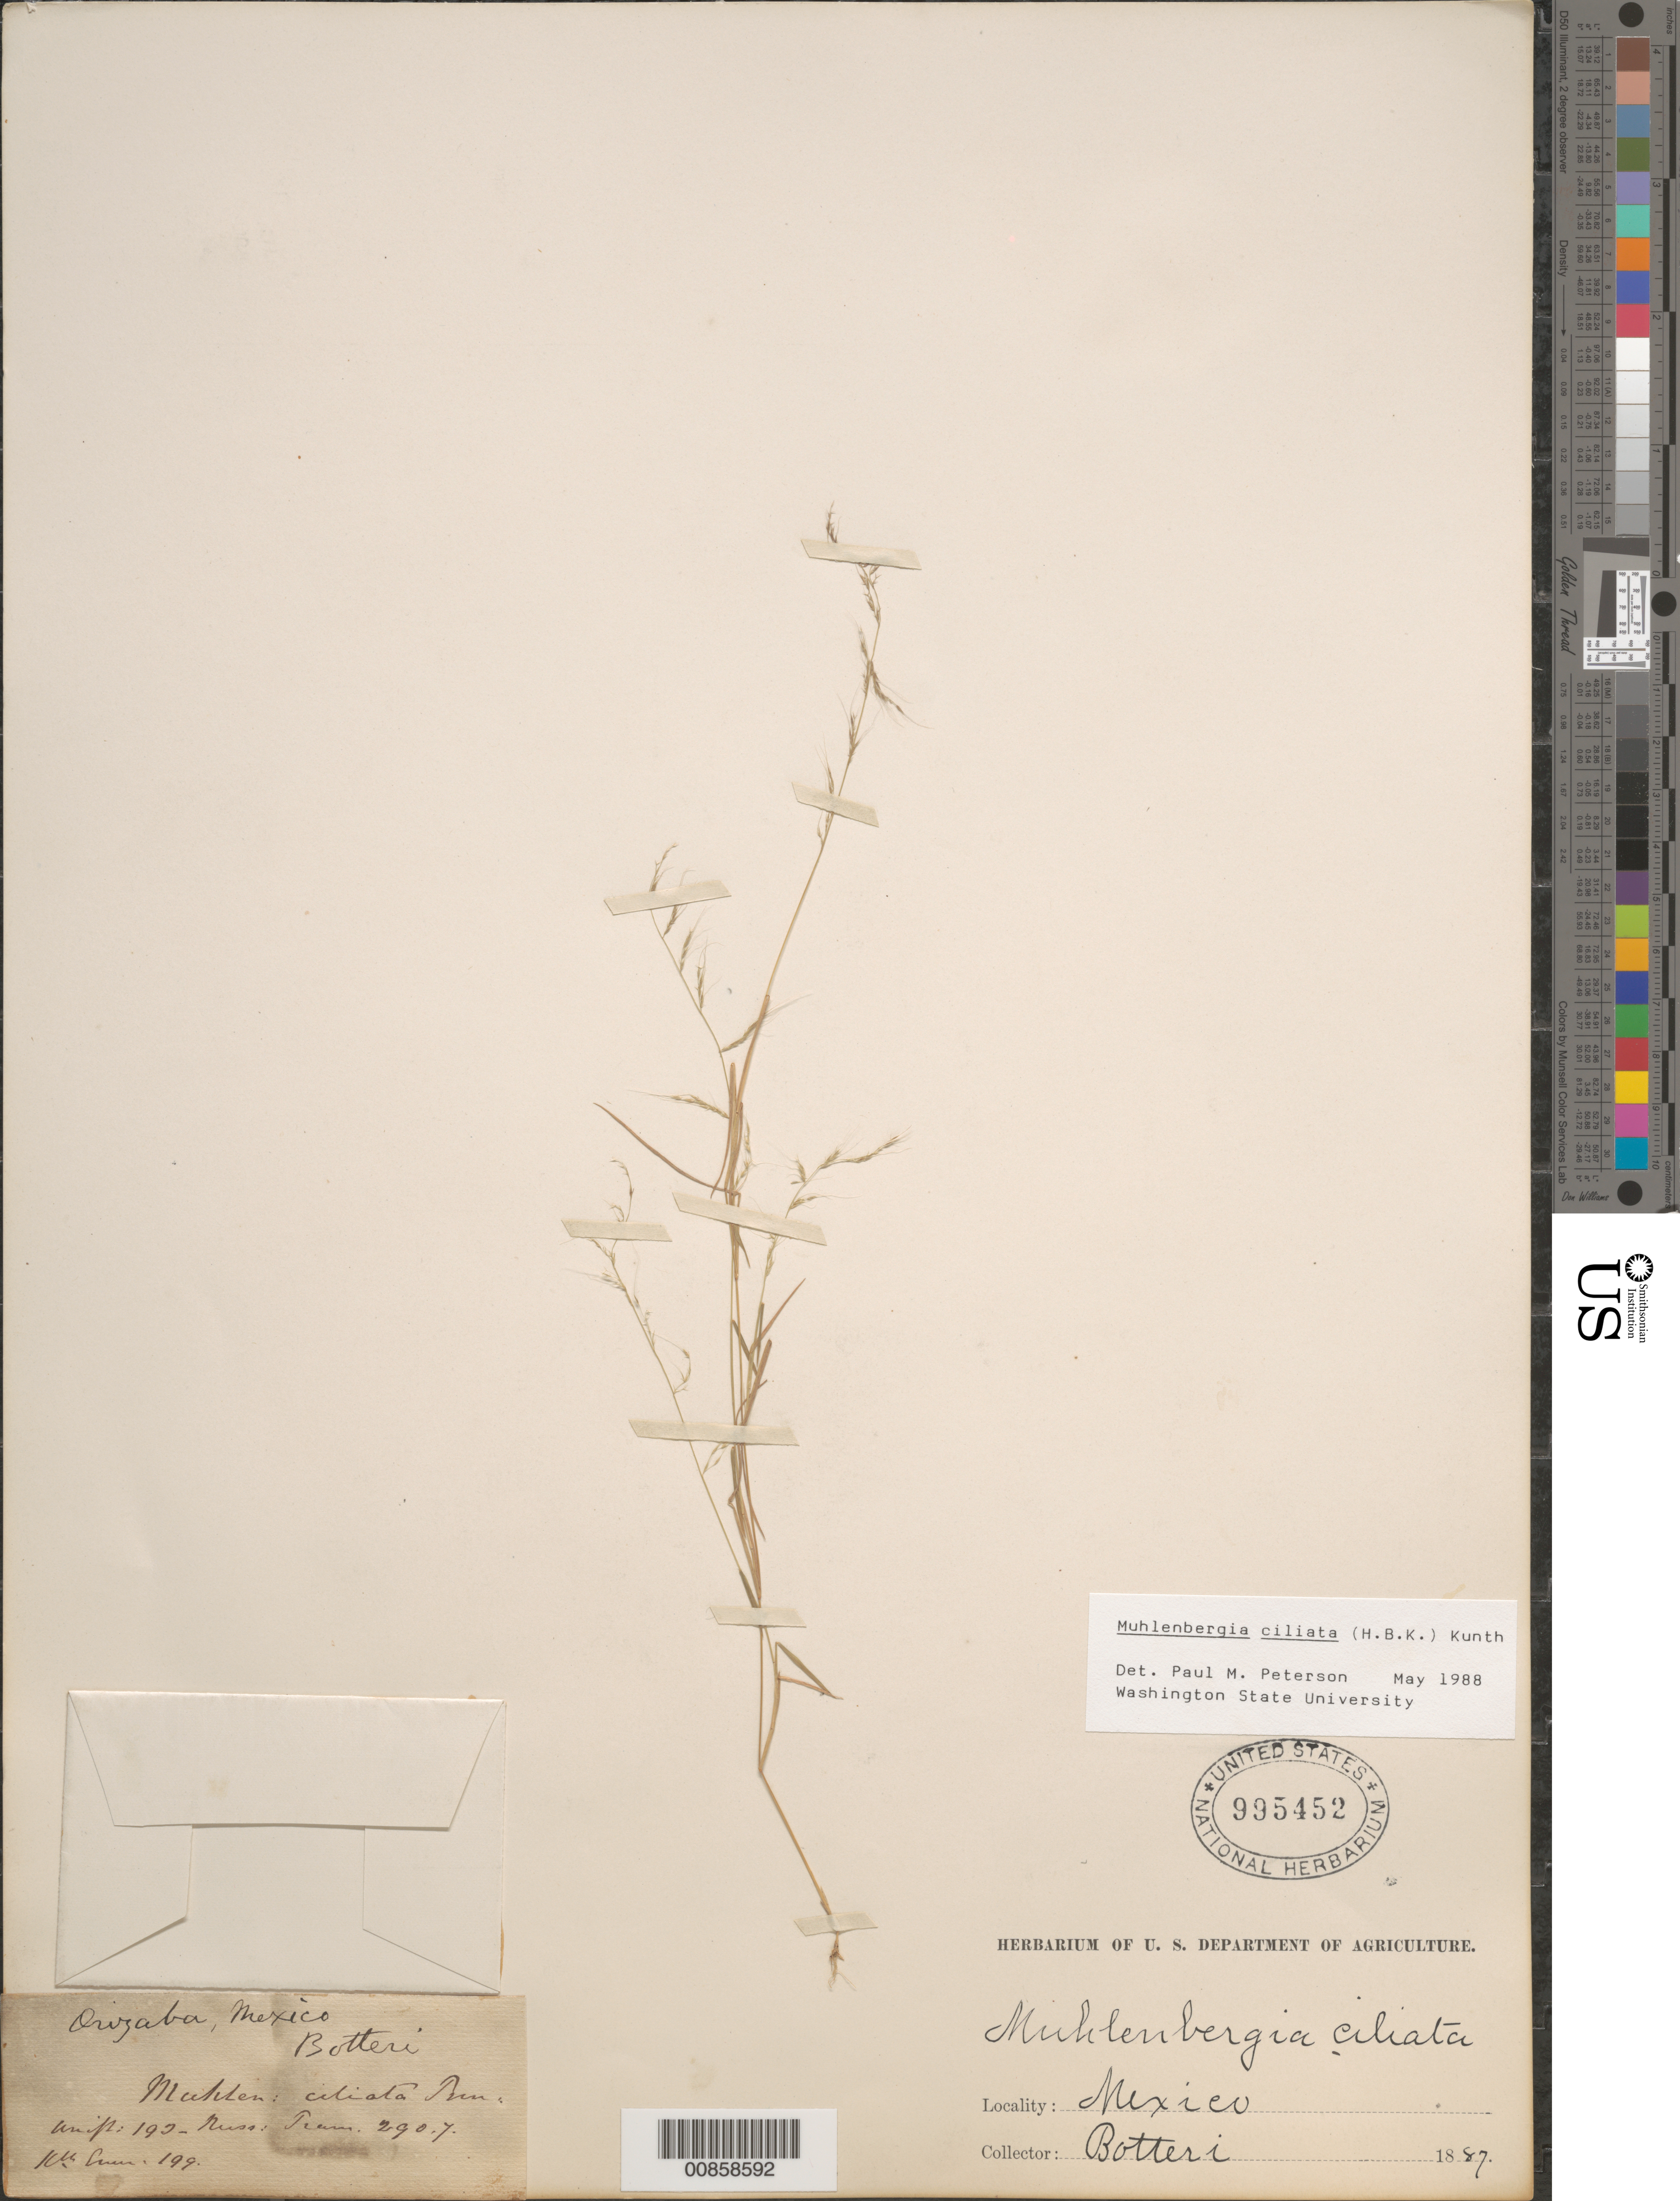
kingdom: Plantae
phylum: Tracheophyta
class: Liliopsida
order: Poales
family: Poaceae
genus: Muhlenbergia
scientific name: Muhlenbergia ciliata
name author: (Kunth) Trin.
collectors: M. Botteri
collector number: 2907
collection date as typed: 1887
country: Mexico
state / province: Veracruz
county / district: Orizaba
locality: Orizaba, mpio. Orizaba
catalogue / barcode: US 995452